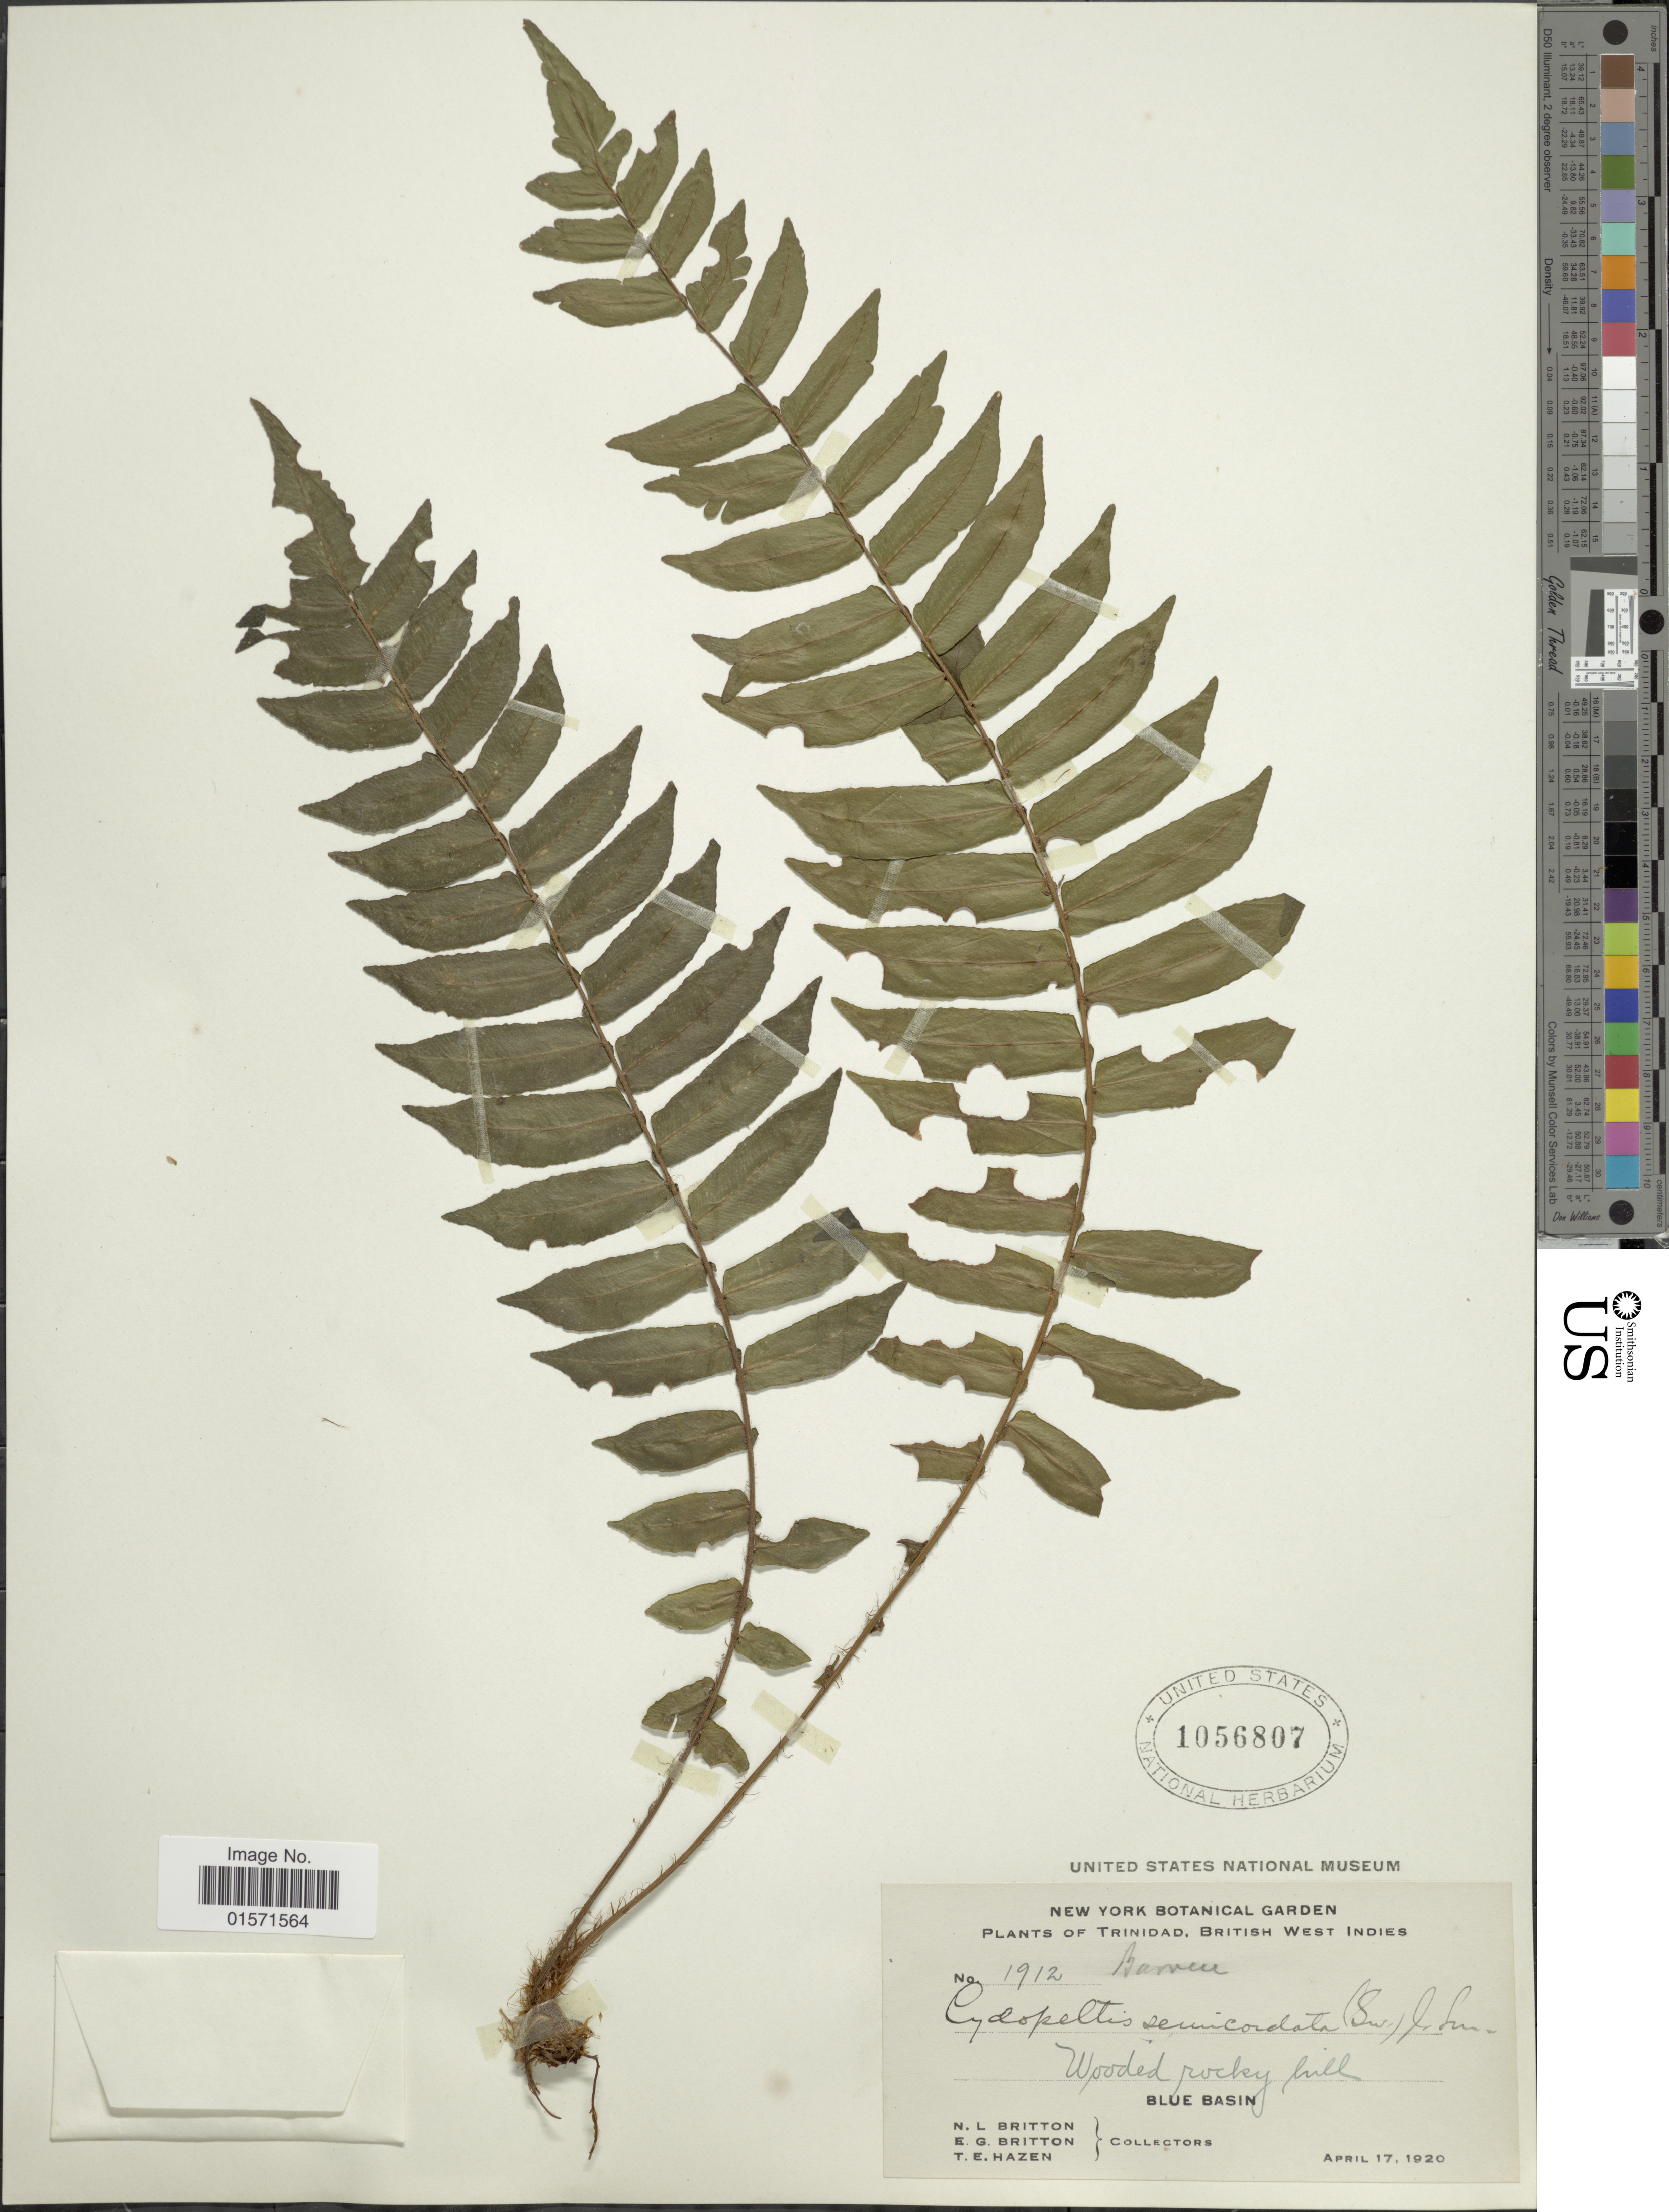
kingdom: Plantae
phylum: Tracheophyta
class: Polypodiopsida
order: Polypodiales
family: Lomariopsidaceae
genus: Cyclopeltis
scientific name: Cyclopeltis semicordata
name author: (Sw.) J. Sm.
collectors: N. Britton, E. G. Britton & T. E. Hazen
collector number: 1912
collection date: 1920-04-17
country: Trinidad and Tobago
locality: Plants of Trinidad, British West Indies. Blue Basin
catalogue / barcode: US 1056807